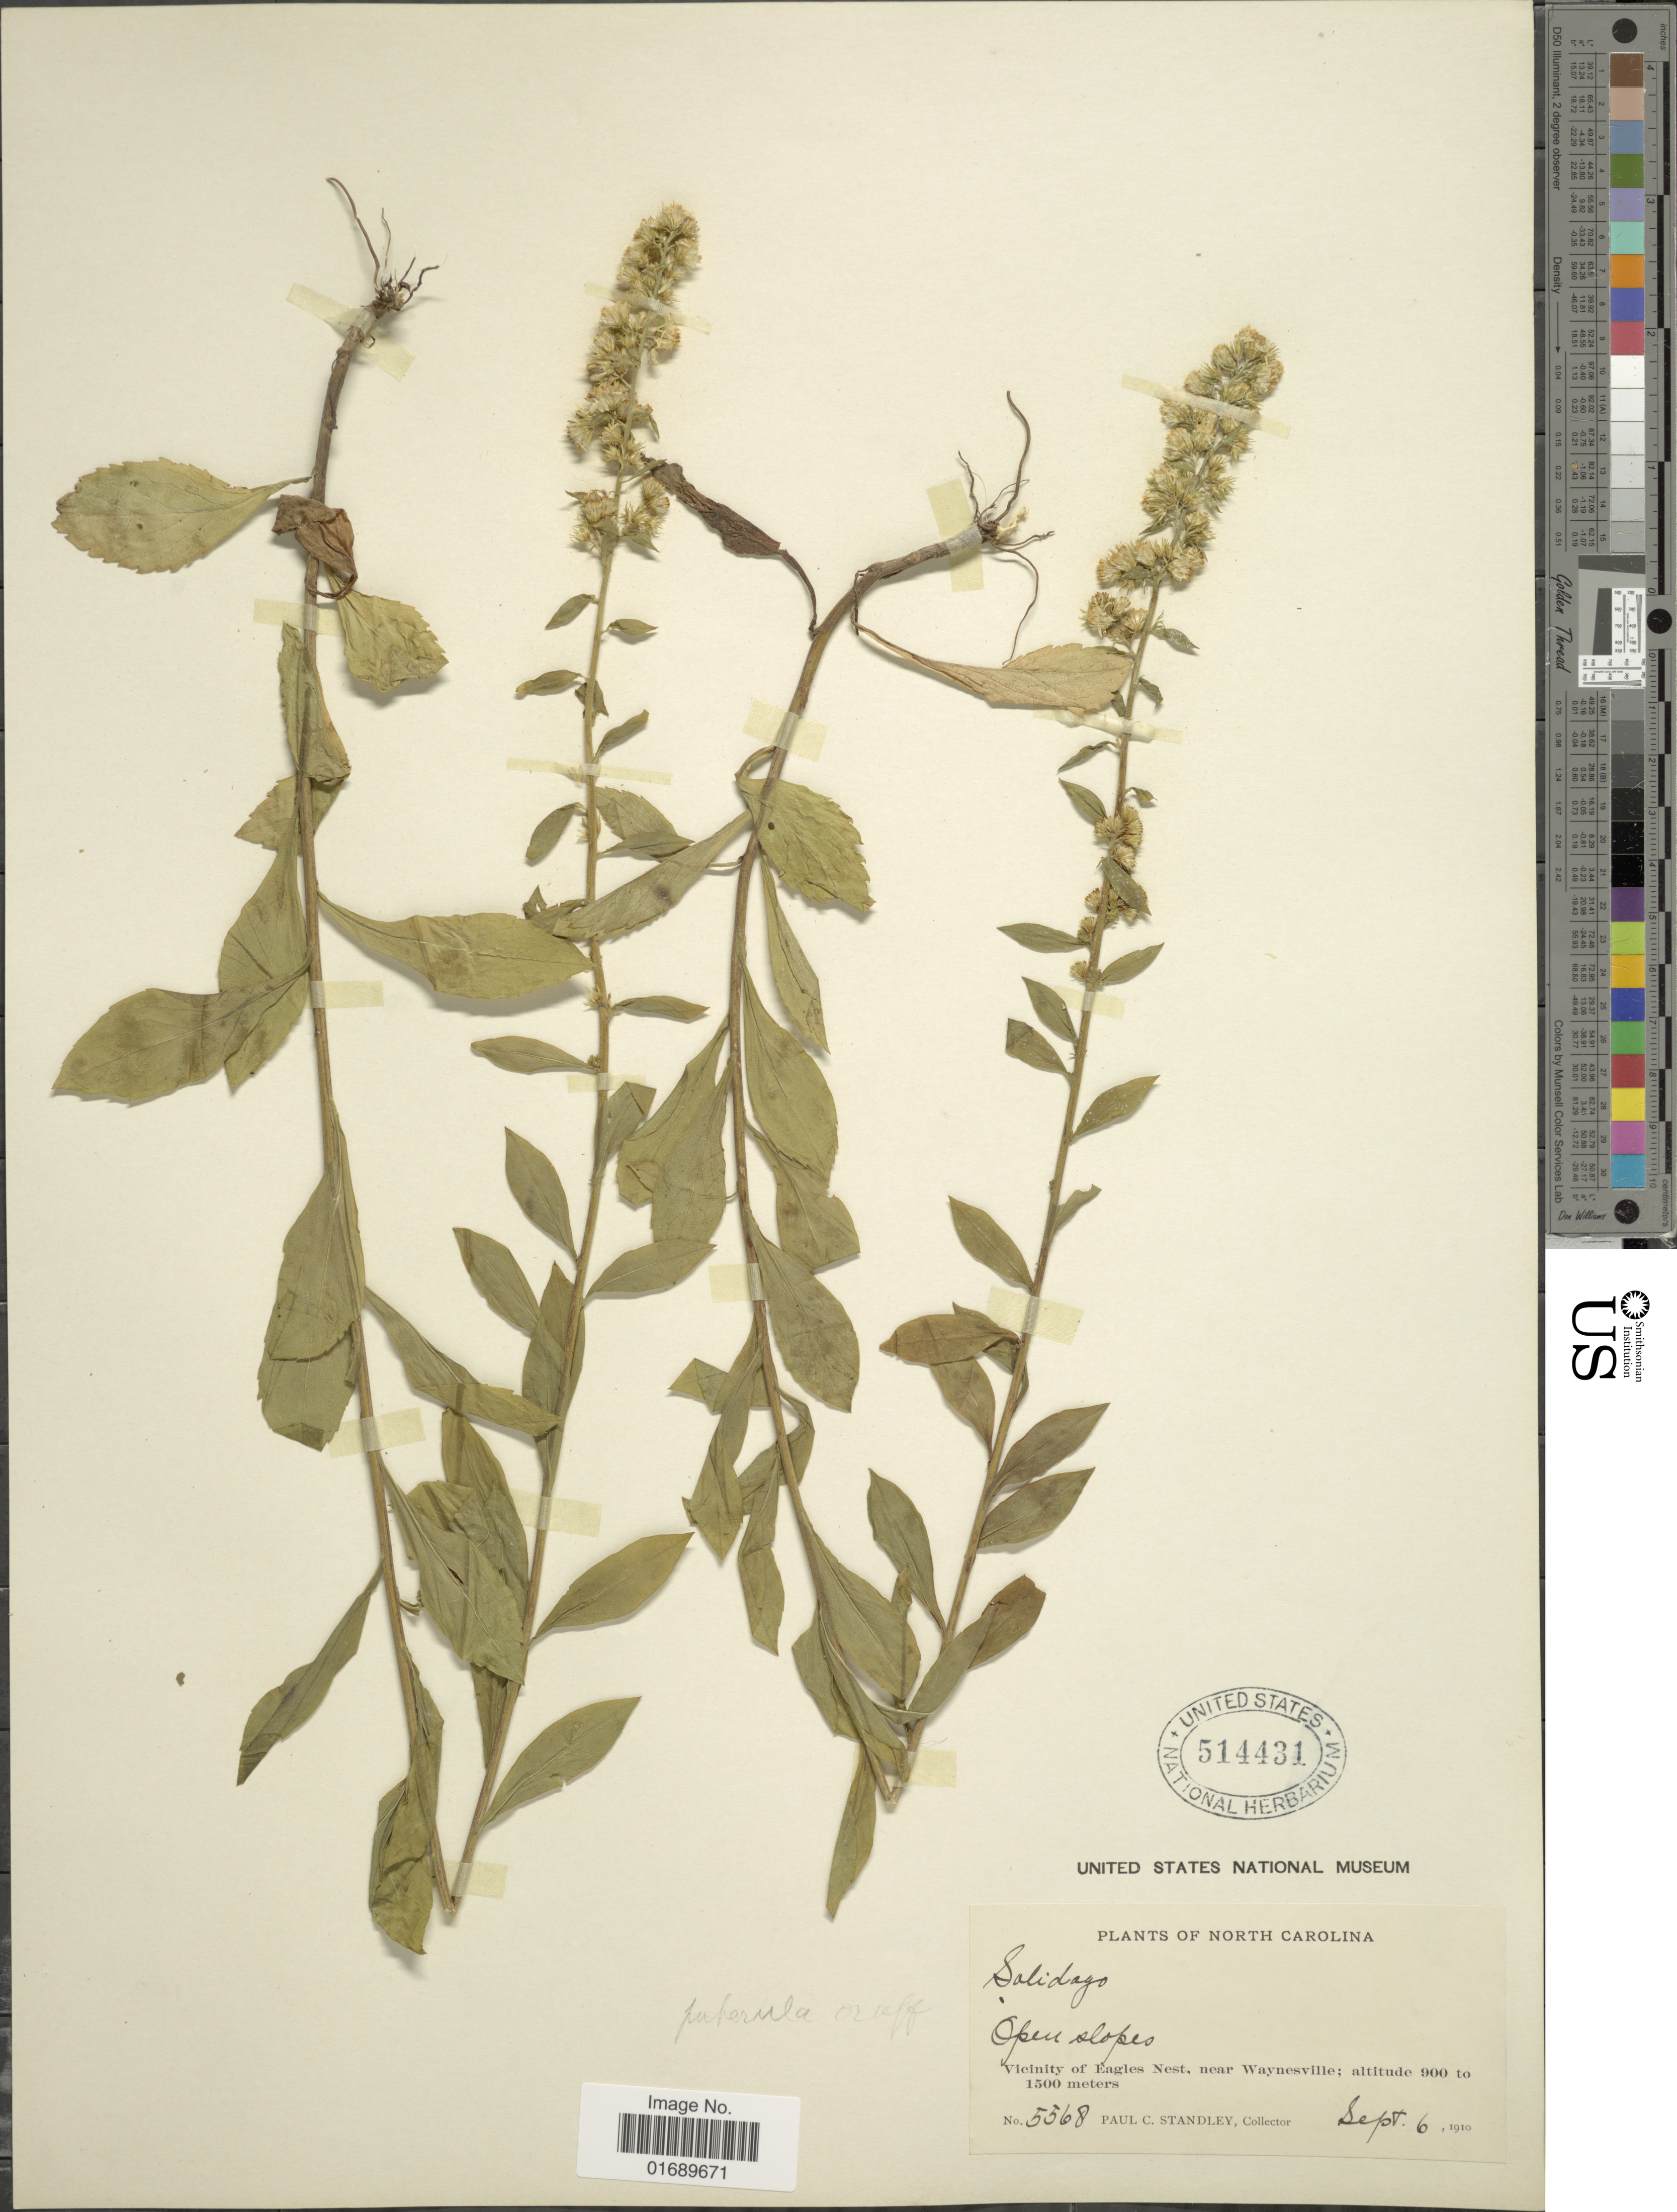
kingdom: Plantae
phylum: Tracheophyta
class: Magnoliopsida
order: Asterales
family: Asteraceae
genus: Solidago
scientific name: Solidago puberula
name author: Nutt.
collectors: P. C. Standley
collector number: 5568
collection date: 1910-09-06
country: United States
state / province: North Carolina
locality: Open slopes, Vicinity of Eagles Nest, near Waynesville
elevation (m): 900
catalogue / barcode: US 514431